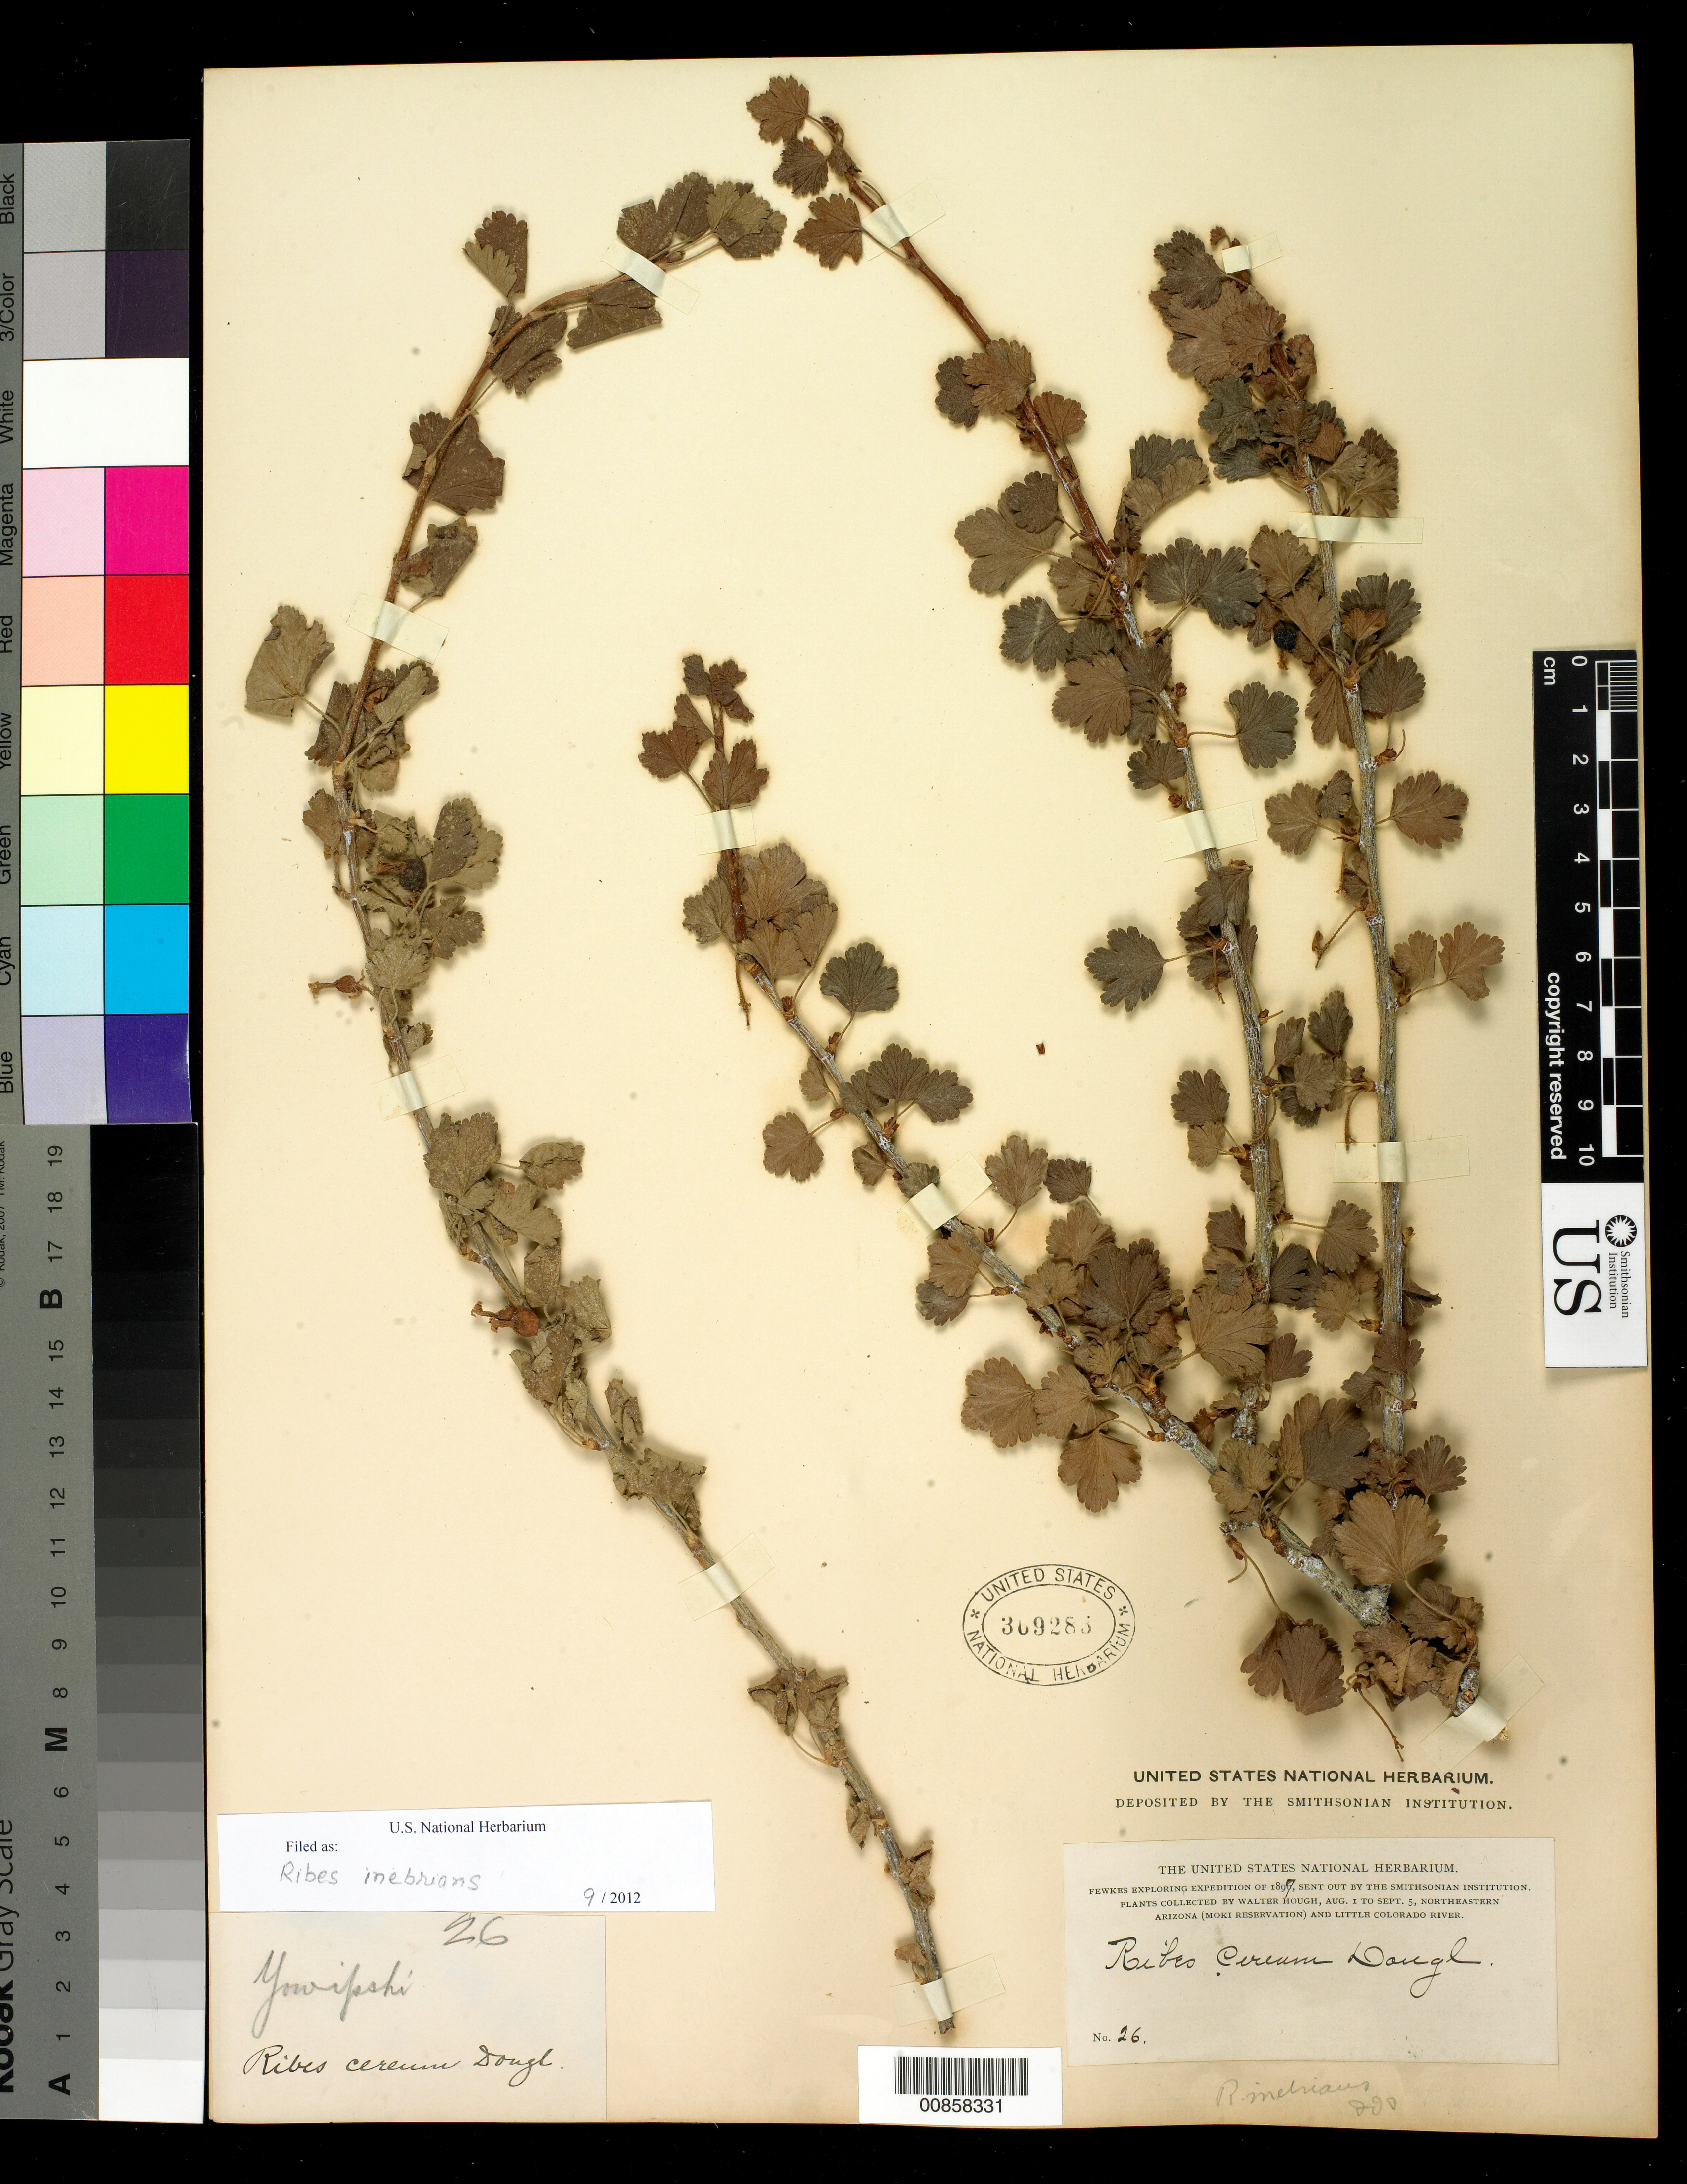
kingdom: Plantae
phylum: Tracheophyta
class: Magnoliopsida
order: Saxifragales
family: Grossulariaceae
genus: Ribes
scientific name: Ribes inebrians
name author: Lindl.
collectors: W. Hough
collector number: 26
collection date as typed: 01 Aug 1897 to 05 Sep 1897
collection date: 1897-08-01/1897-09-05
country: United States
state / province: Arizona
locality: Northeastern Arizona and Little Colorado River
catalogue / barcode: US 369283